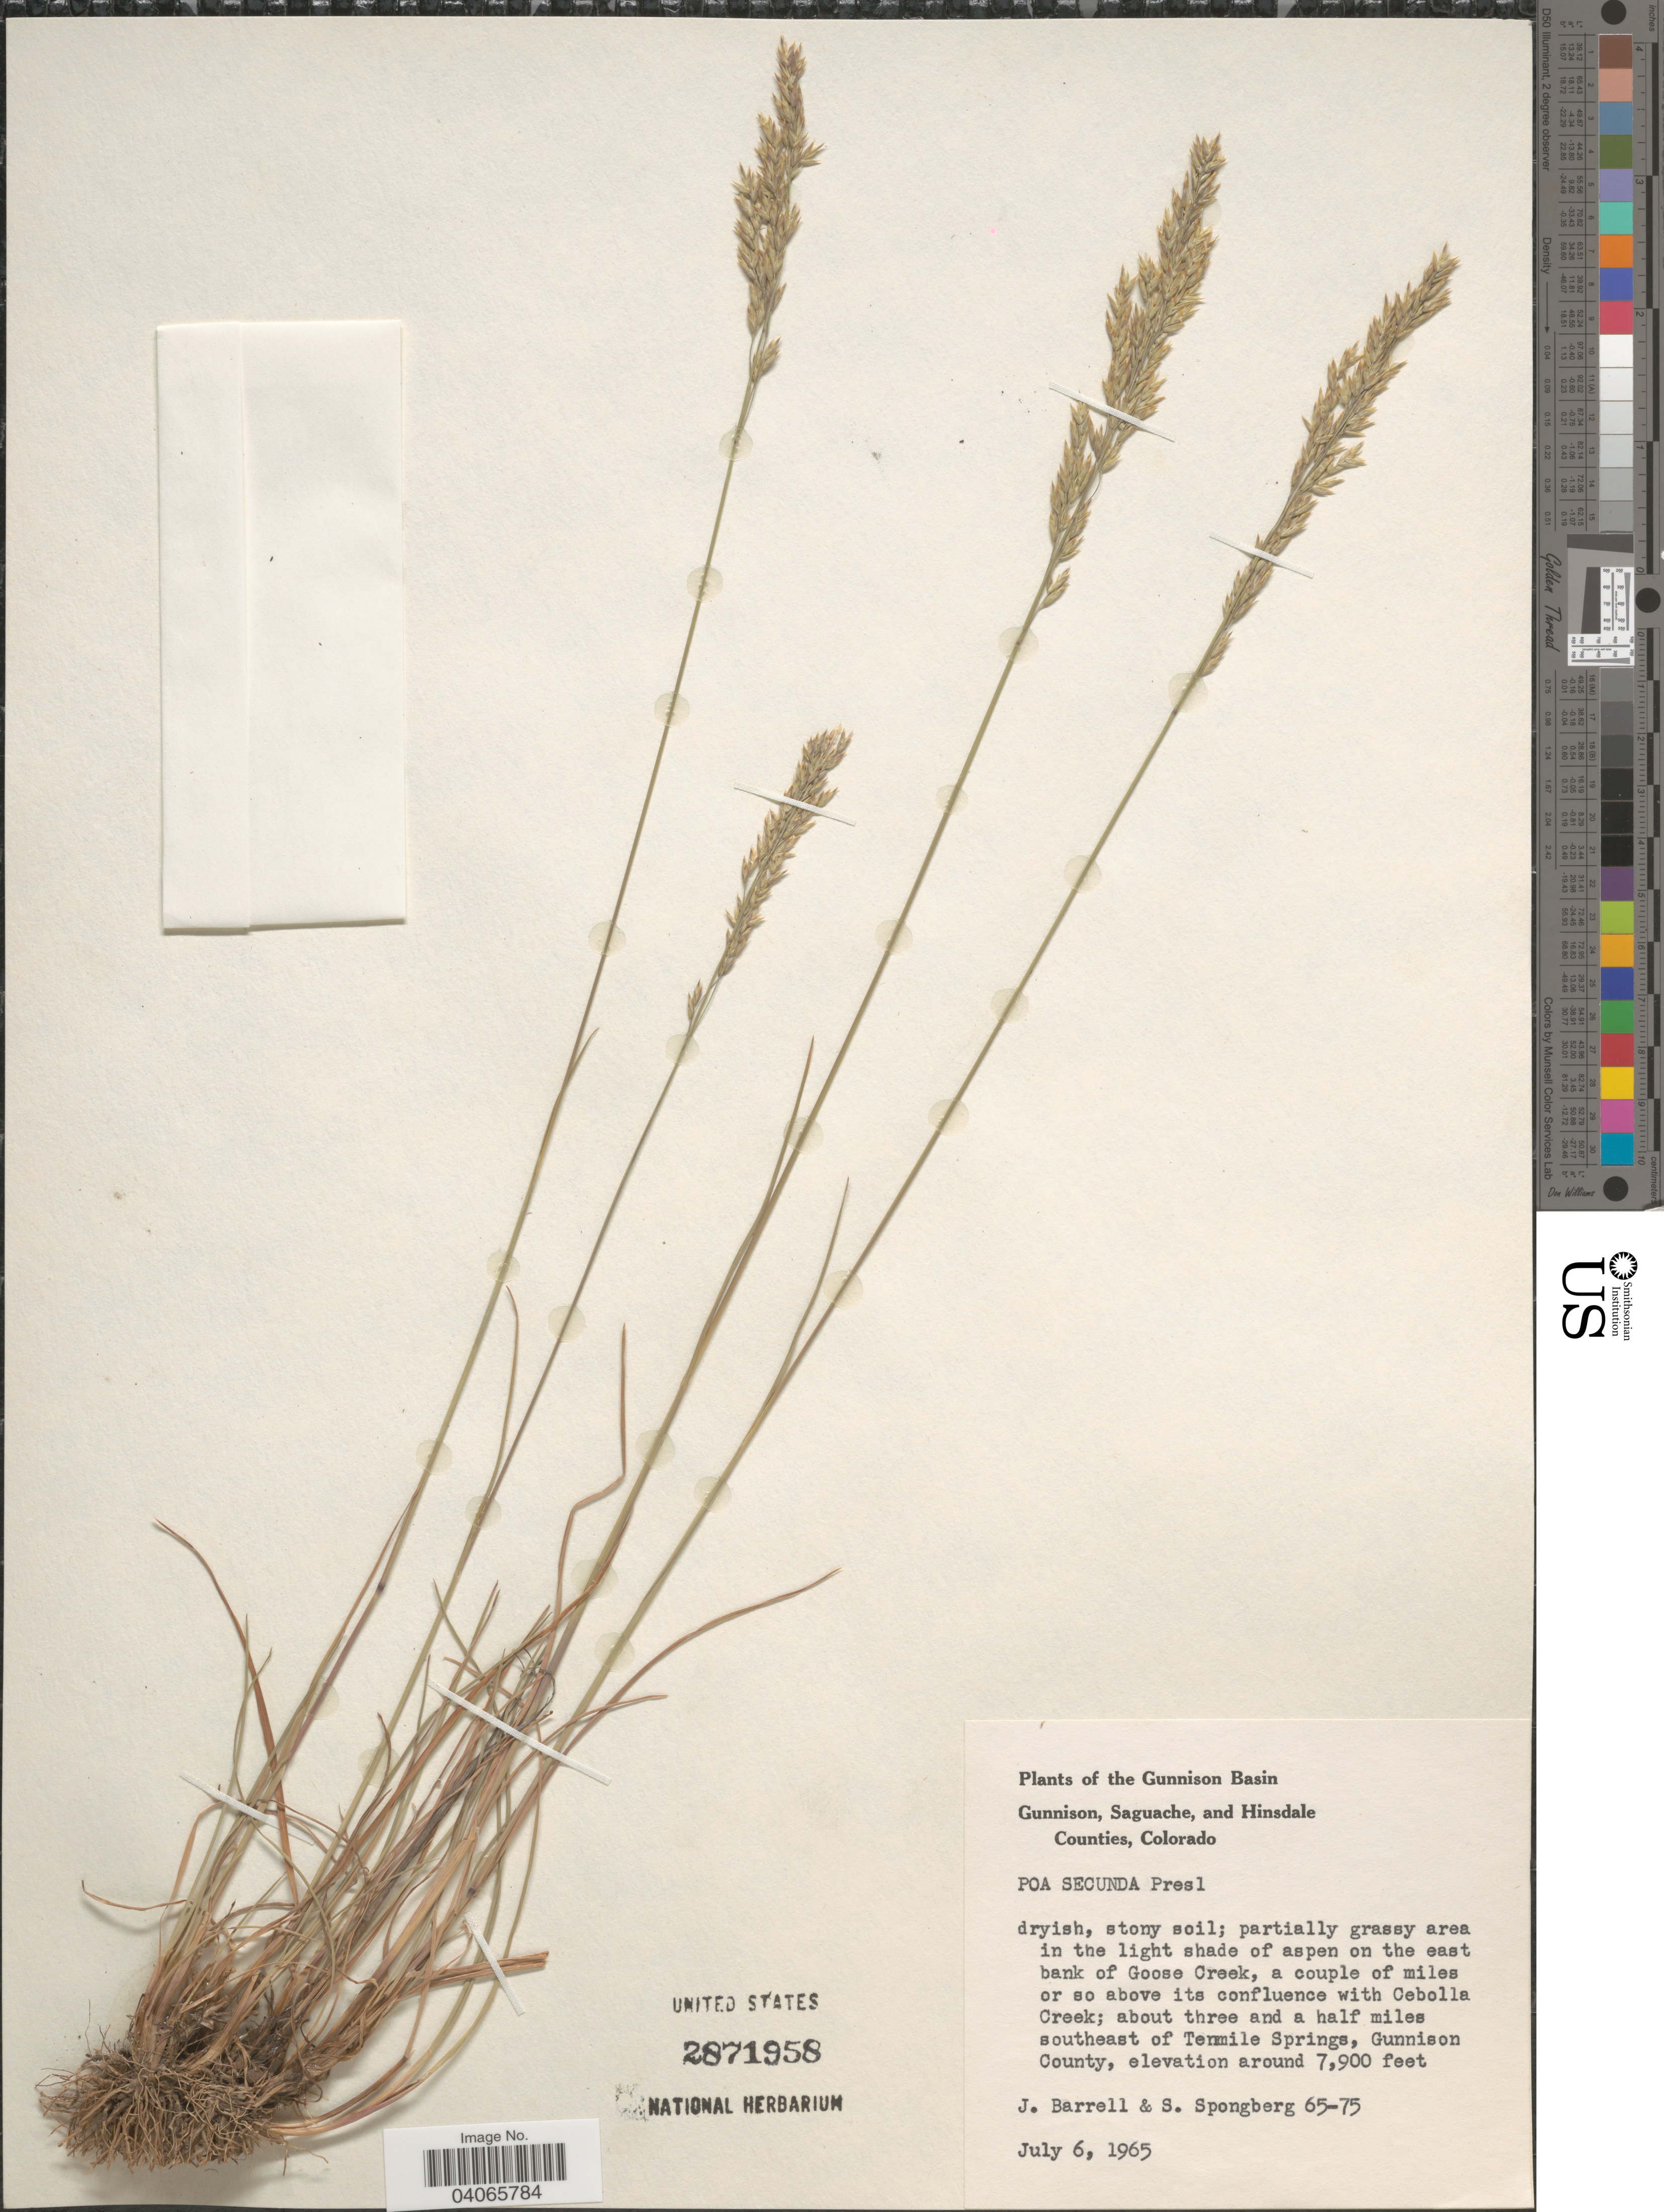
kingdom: Plantae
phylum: Tracheophyta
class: Liliopsida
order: Poales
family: Poaceae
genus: Poa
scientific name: Poa secunda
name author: J. Presl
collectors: J. Barrell & S. A.Spongberg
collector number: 65-75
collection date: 1965-07-06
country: United States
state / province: Colorado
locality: Gunnison Basin. Partially grassy area in the light shade of aspen on the east bank of Goose Creek, a couple of miles or so above its confluence with Cebolla Creek; about three and a half miles southeast of Termile Springs, Gunnison County.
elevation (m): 2408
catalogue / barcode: US 2871958